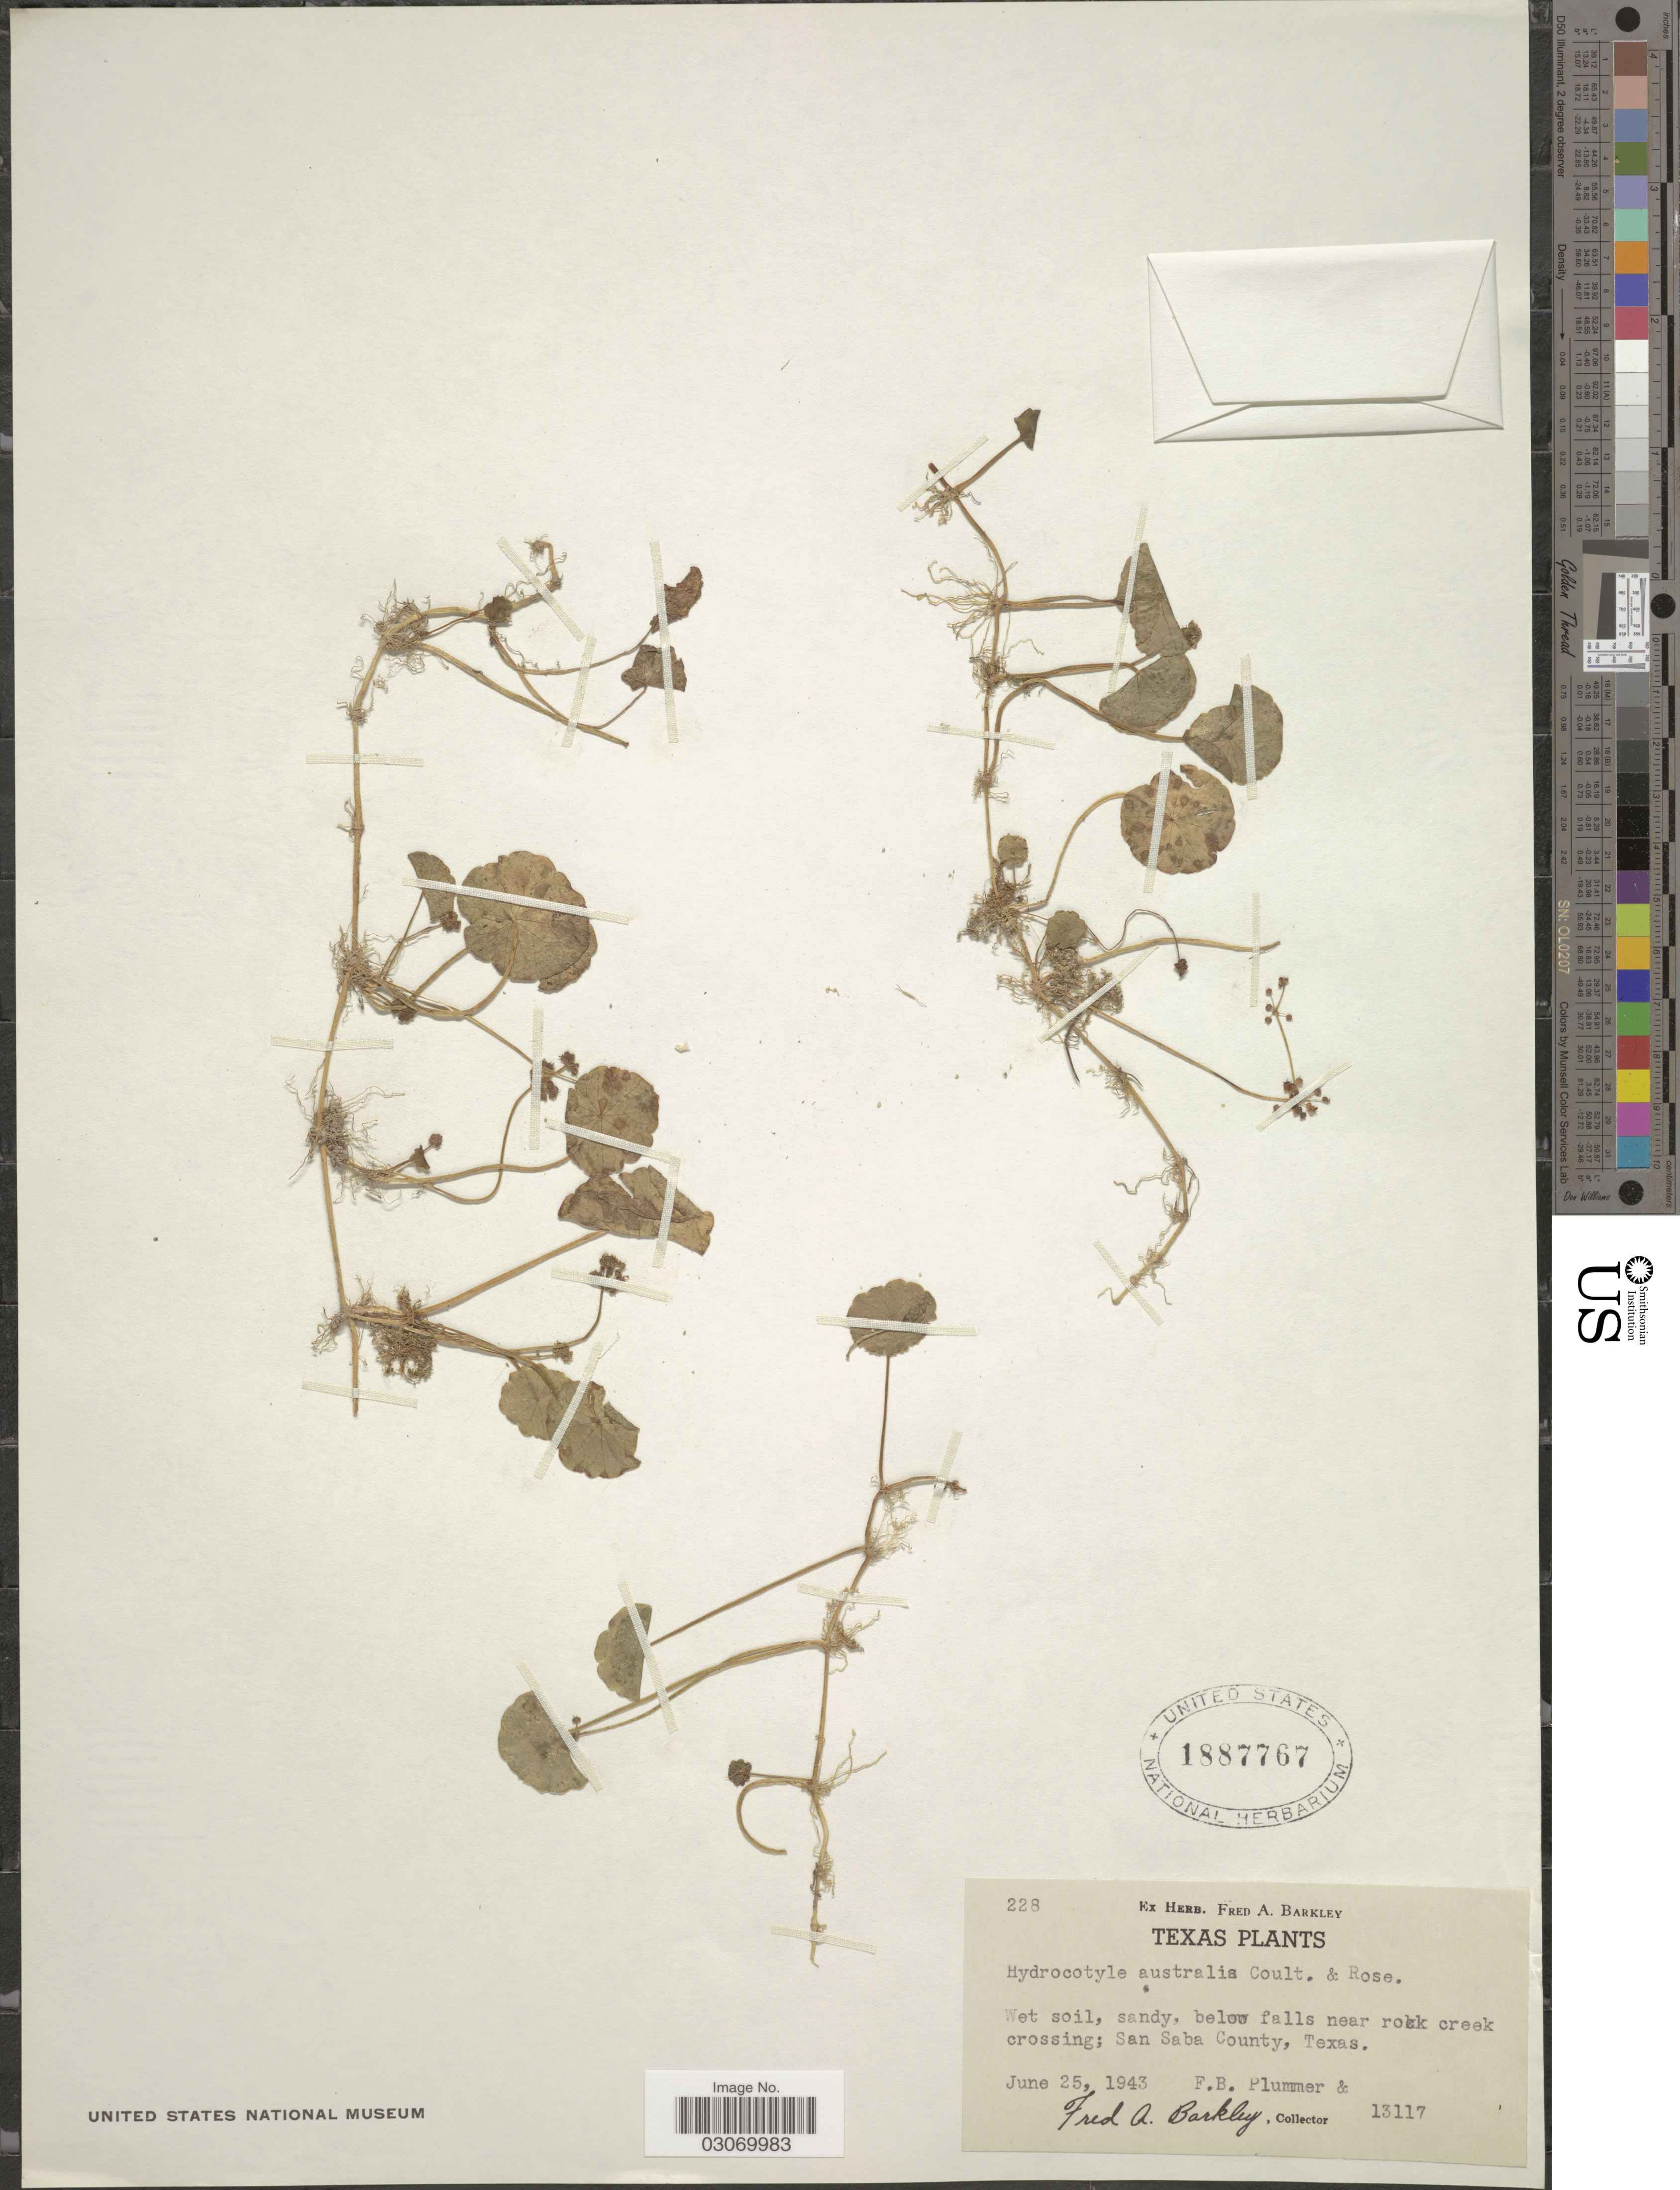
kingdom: Plantae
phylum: Tracheophyta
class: Magnoliopsida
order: Apiales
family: Araliaceae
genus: Hydrocotyle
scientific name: Hydrocotyle australis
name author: J.M. Coult. & Rose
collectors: F. Plummer & F. A. Barkley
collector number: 13117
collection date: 1943-06-25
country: United States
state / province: Texas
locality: Below falls near rock creek crossing; San Saba County.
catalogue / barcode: US 1887767